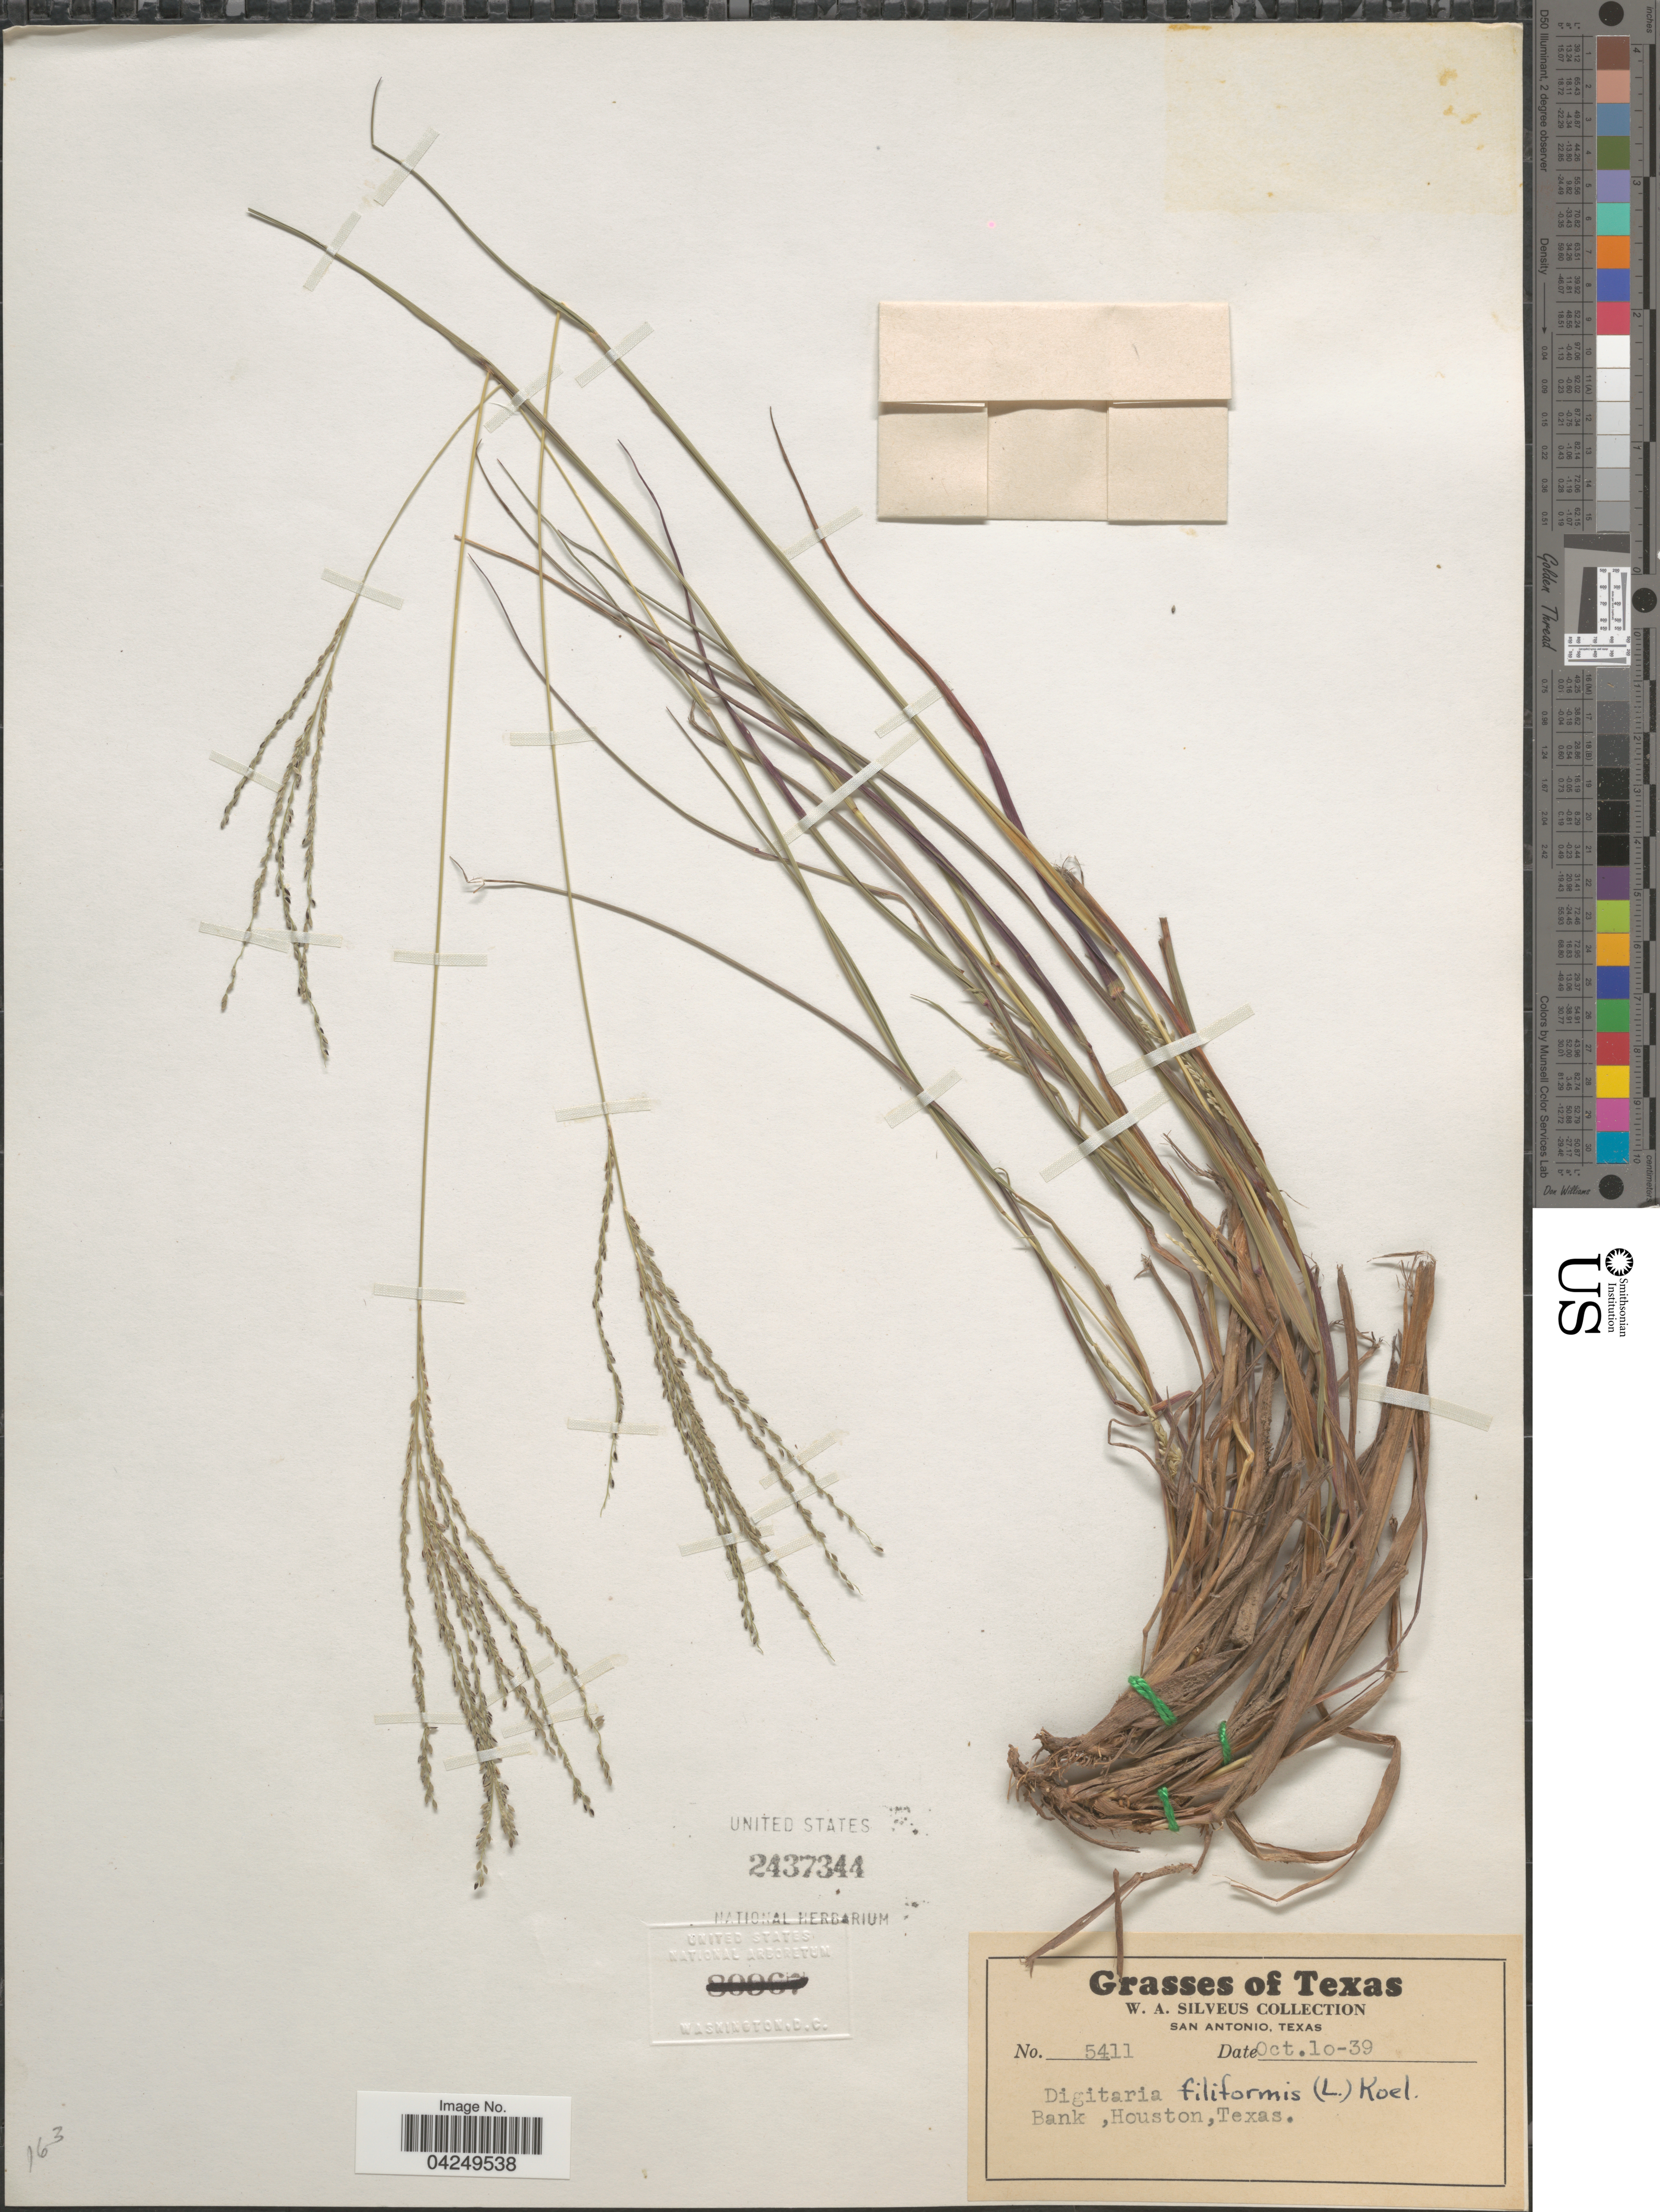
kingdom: Plantae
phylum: Tracheophyta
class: Liliopsida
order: Poales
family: Poaceae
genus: Digitaria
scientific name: Digitaria filiformis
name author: (L.) Koeler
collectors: W. Silveus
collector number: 5411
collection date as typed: Transcribed d/m/y: 10/10/39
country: United States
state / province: Texas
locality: Bank, Houston.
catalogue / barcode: US 2437344